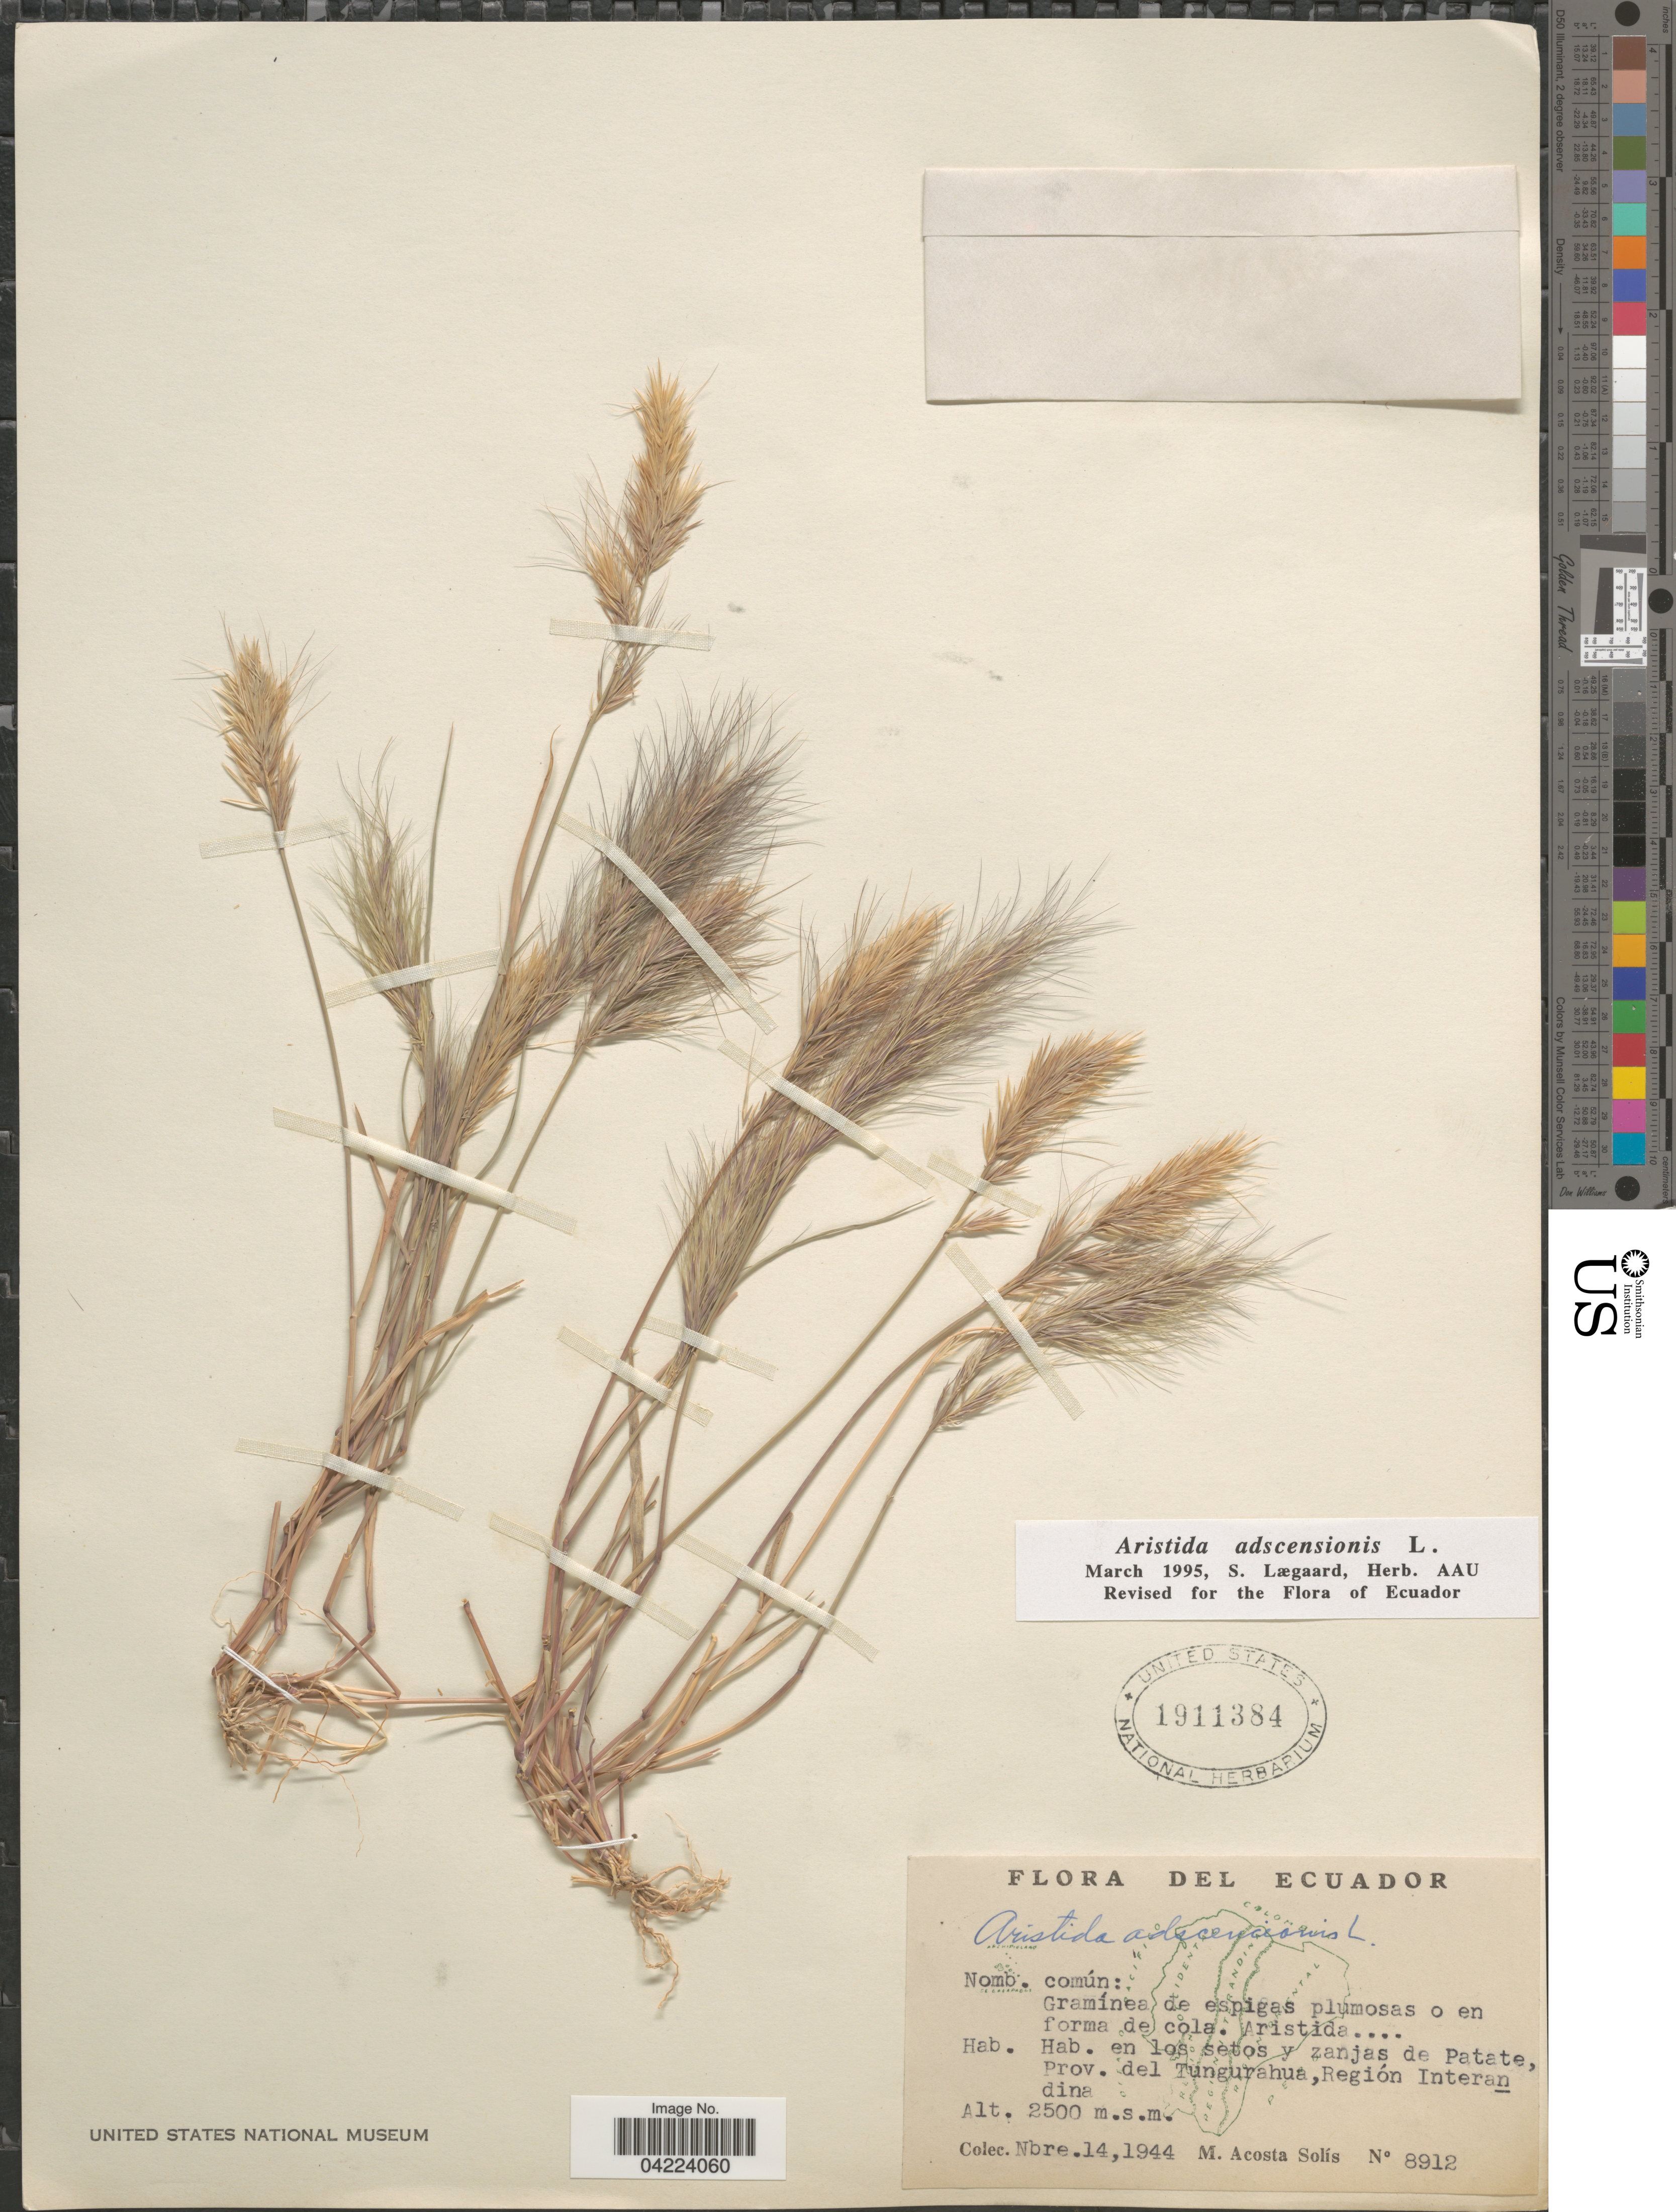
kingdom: Plantae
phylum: Tracheophyta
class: Liliopsida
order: Poales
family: Poaceae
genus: Aristida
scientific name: Aristida adscensionis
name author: L.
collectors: M. Acosta Solis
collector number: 8912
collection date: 1944-11-14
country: Ecuador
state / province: Tungurahua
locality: En los setos y zanjas de Patate, Región Interandina.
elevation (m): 2500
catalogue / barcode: US 1911384